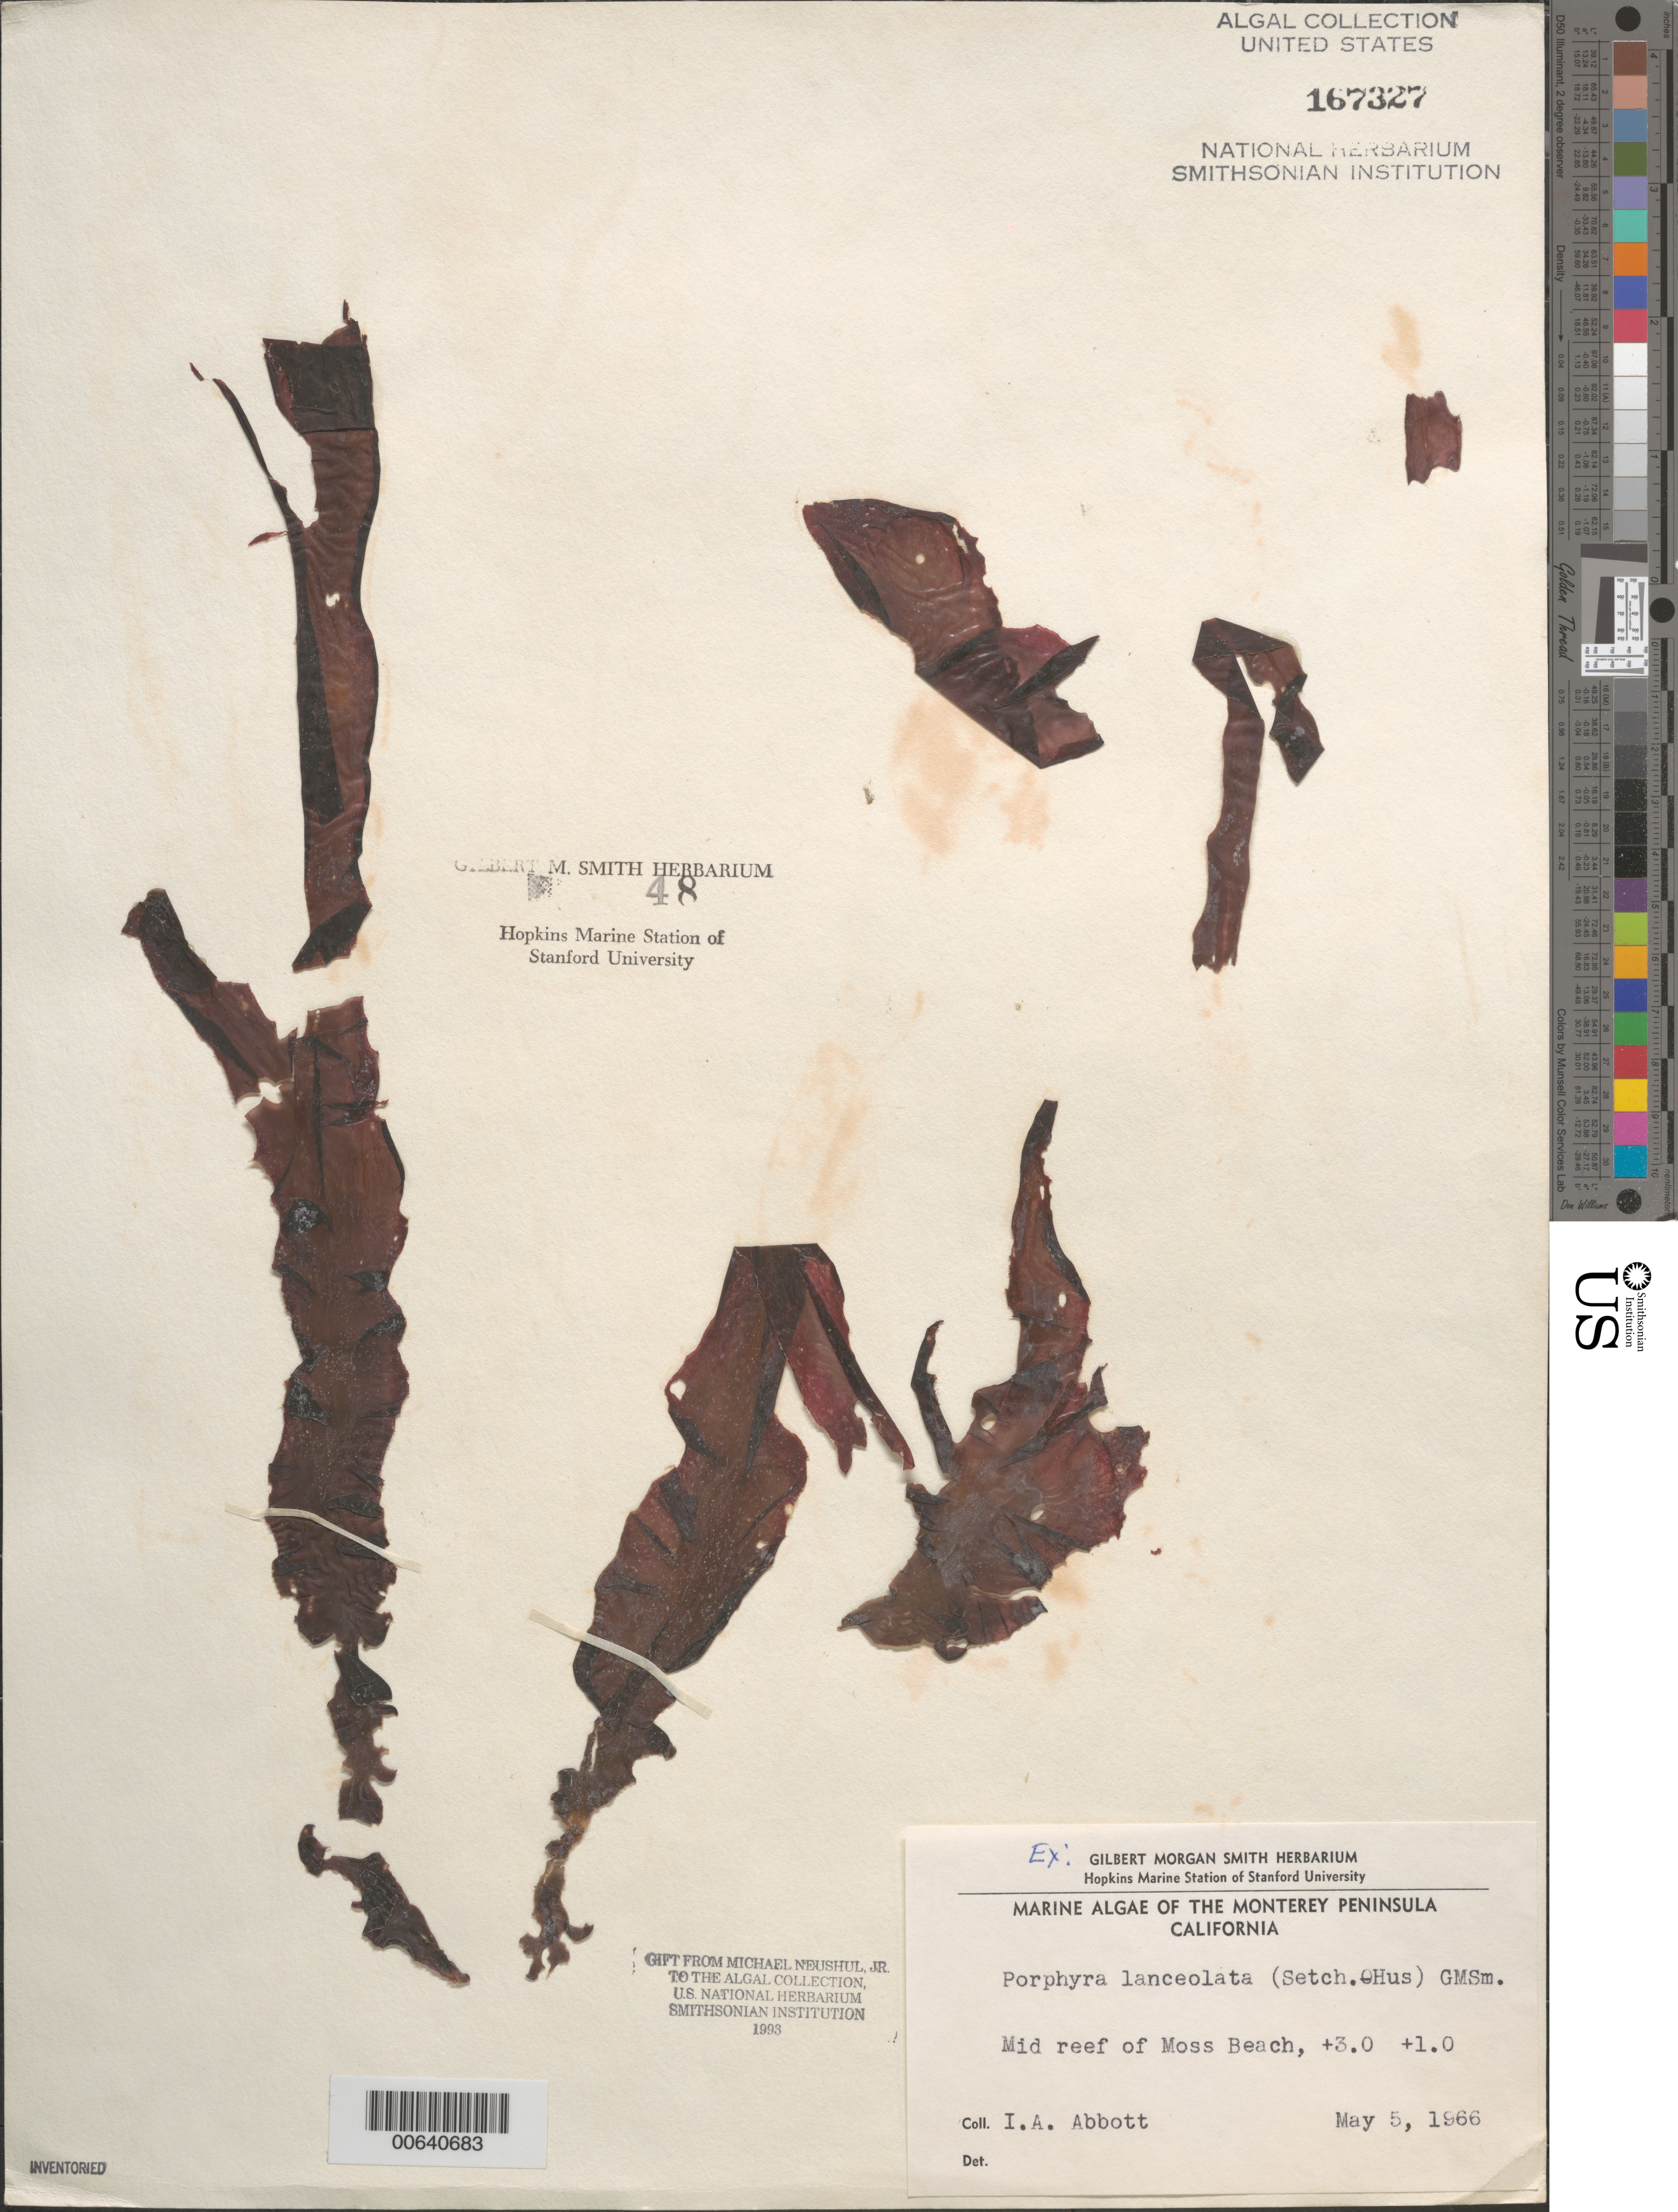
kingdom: Plantae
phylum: Rhodophyta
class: Bangiophyceae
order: Bangiales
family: Bangiaceae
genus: Pyropia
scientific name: Pyropia lanceolata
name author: (Setchell & Hus) S.C. Lindstrom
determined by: Algae name updating Project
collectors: I. A. Abbott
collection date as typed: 05 May 1966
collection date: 1966-05-05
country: United States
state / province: California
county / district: Monterey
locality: Middle reef of Moss Beach, Monterey Peninsula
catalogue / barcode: US 167327